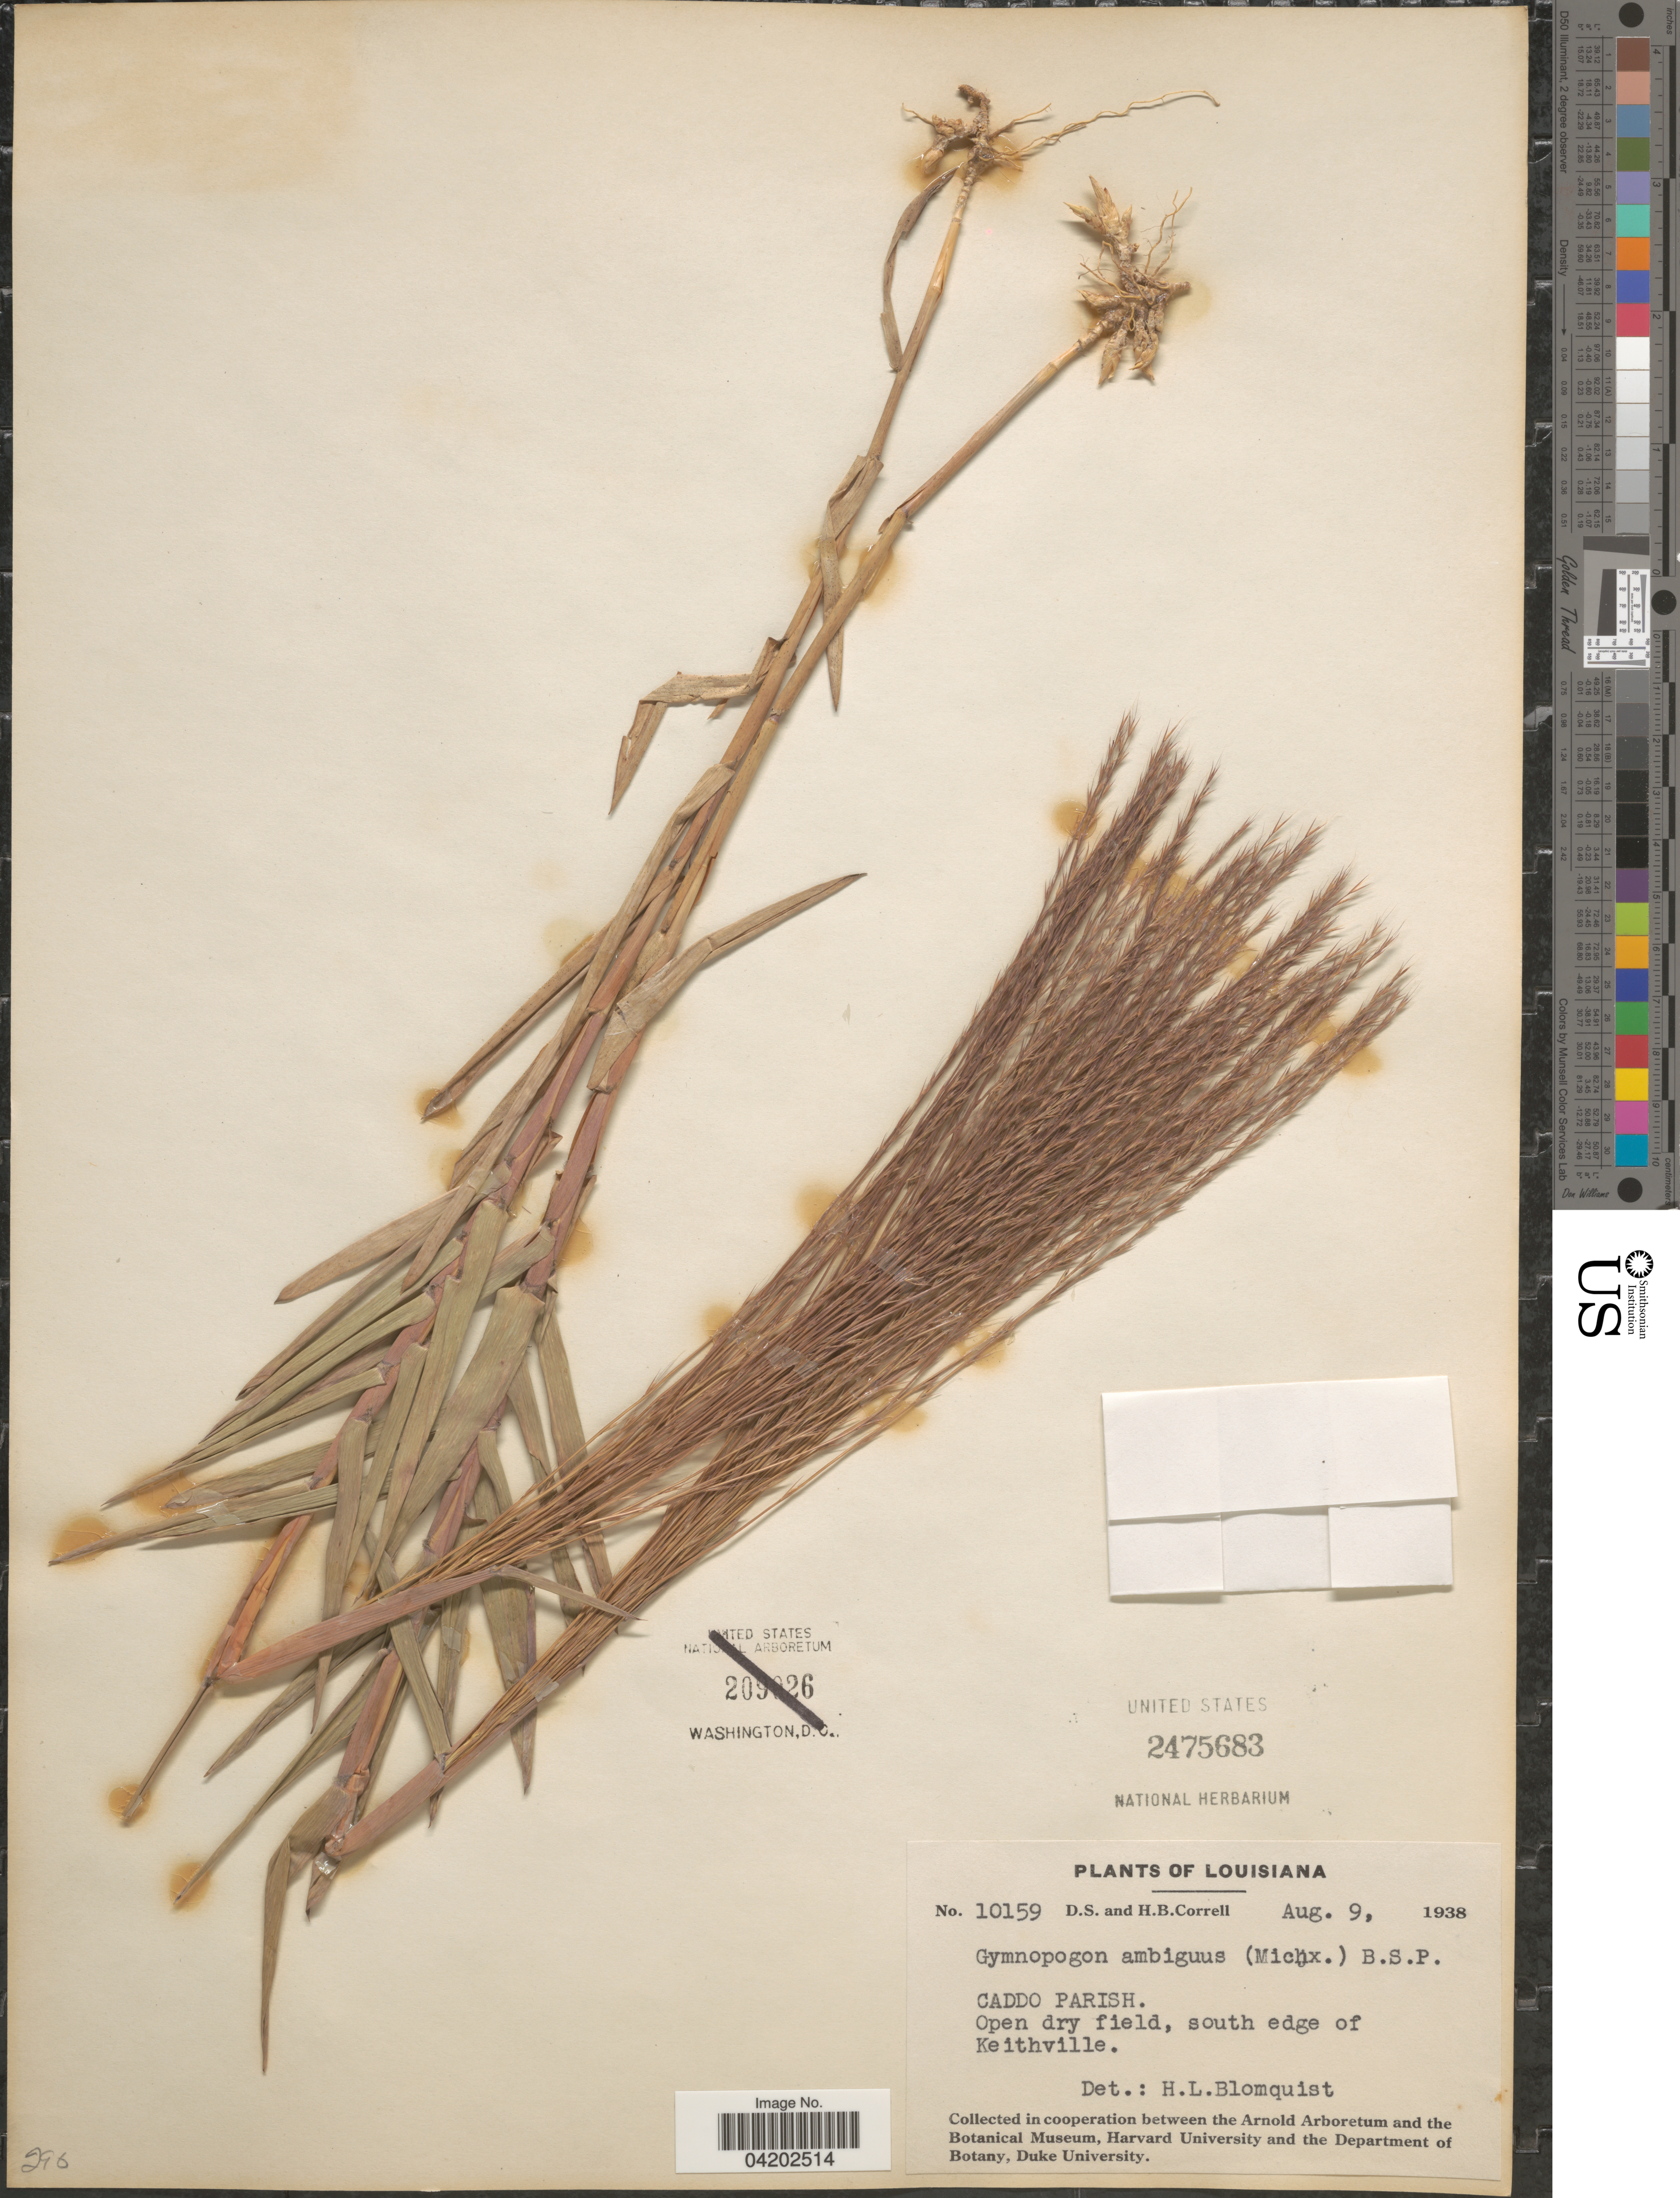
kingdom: Plantae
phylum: Tracheophyta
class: Liliopsida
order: Poales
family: Poaceae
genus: Gymnopogon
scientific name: Gymnopogon ambiguus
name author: (Michx.) Britton, Stearns & Poggenb.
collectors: D. S. Correll & H. Correll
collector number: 10159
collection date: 1938-08-09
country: United States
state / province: Louisiana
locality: Caddo Parish. Open dry field, south edge of Keithville.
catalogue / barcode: US 2475683